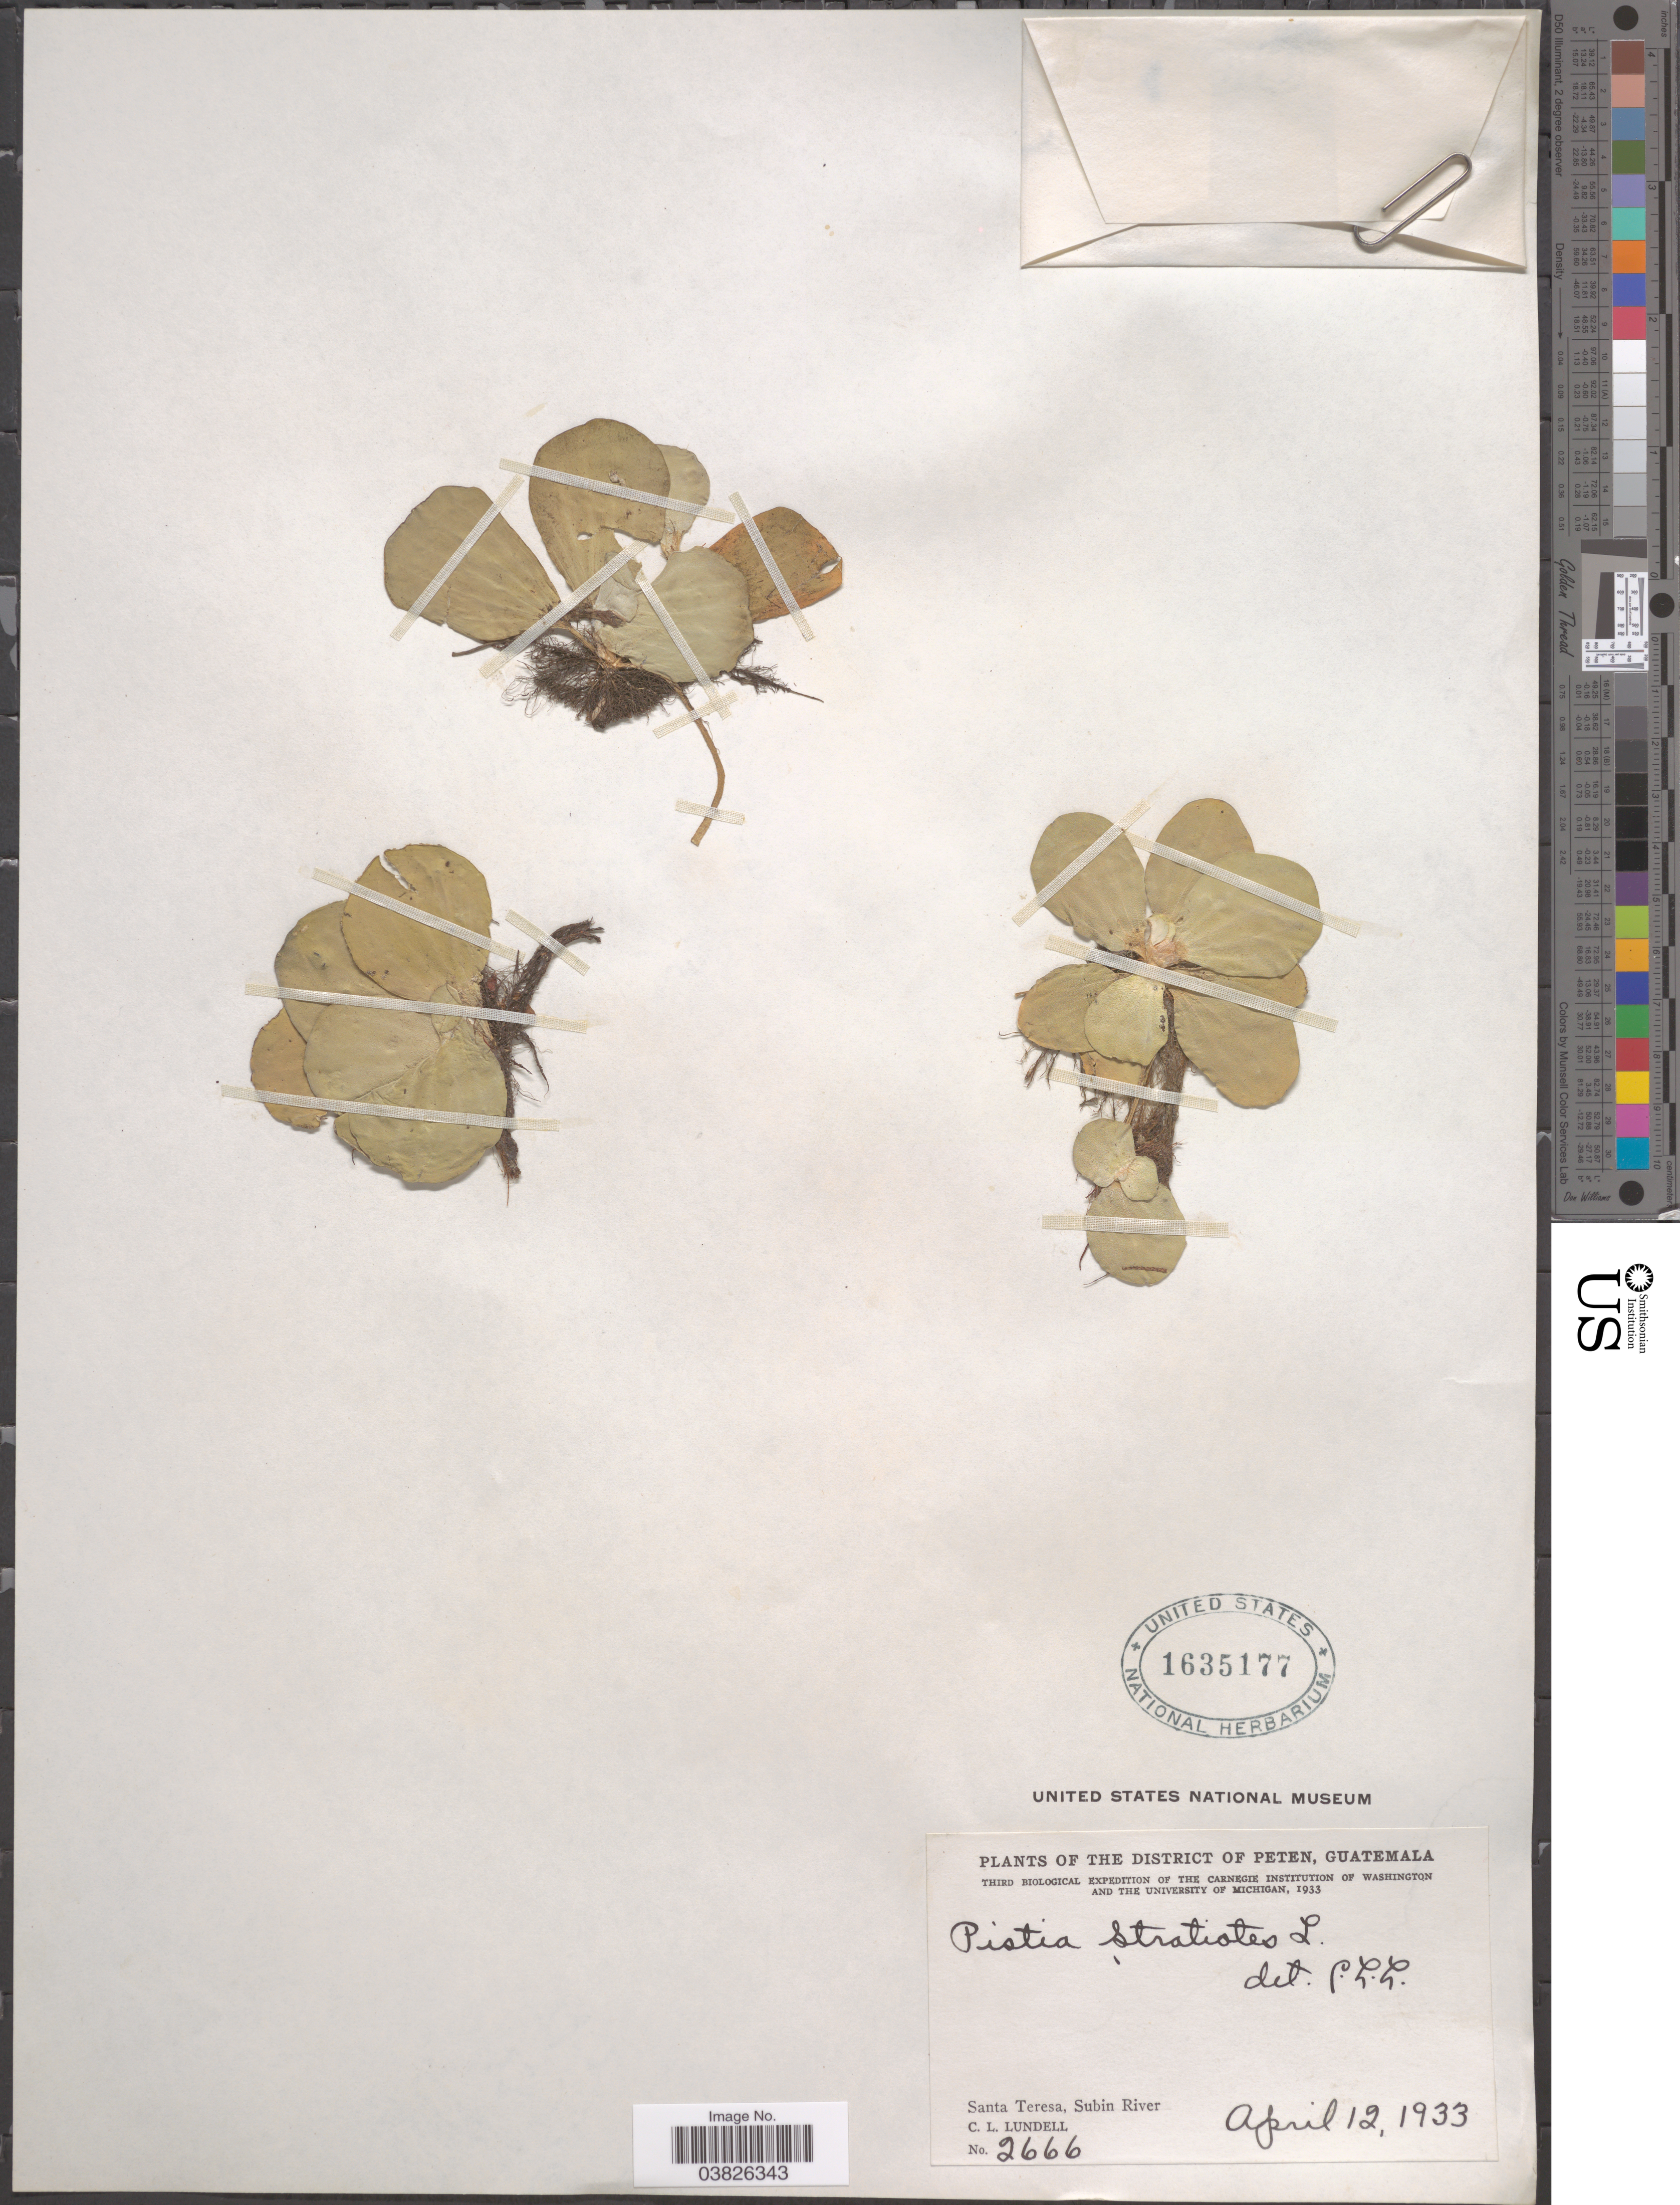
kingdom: Plantae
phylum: Tracheophyta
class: Liliopsida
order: Alismatales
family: Araceae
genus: Pistia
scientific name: Pistia stratiotes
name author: L.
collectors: C. L. Lundell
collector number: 2666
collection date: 1933-04-23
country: Guatemala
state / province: El Peten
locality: The District of El Peten. Santa Teresa, Subin River.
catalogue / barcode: US 1635177